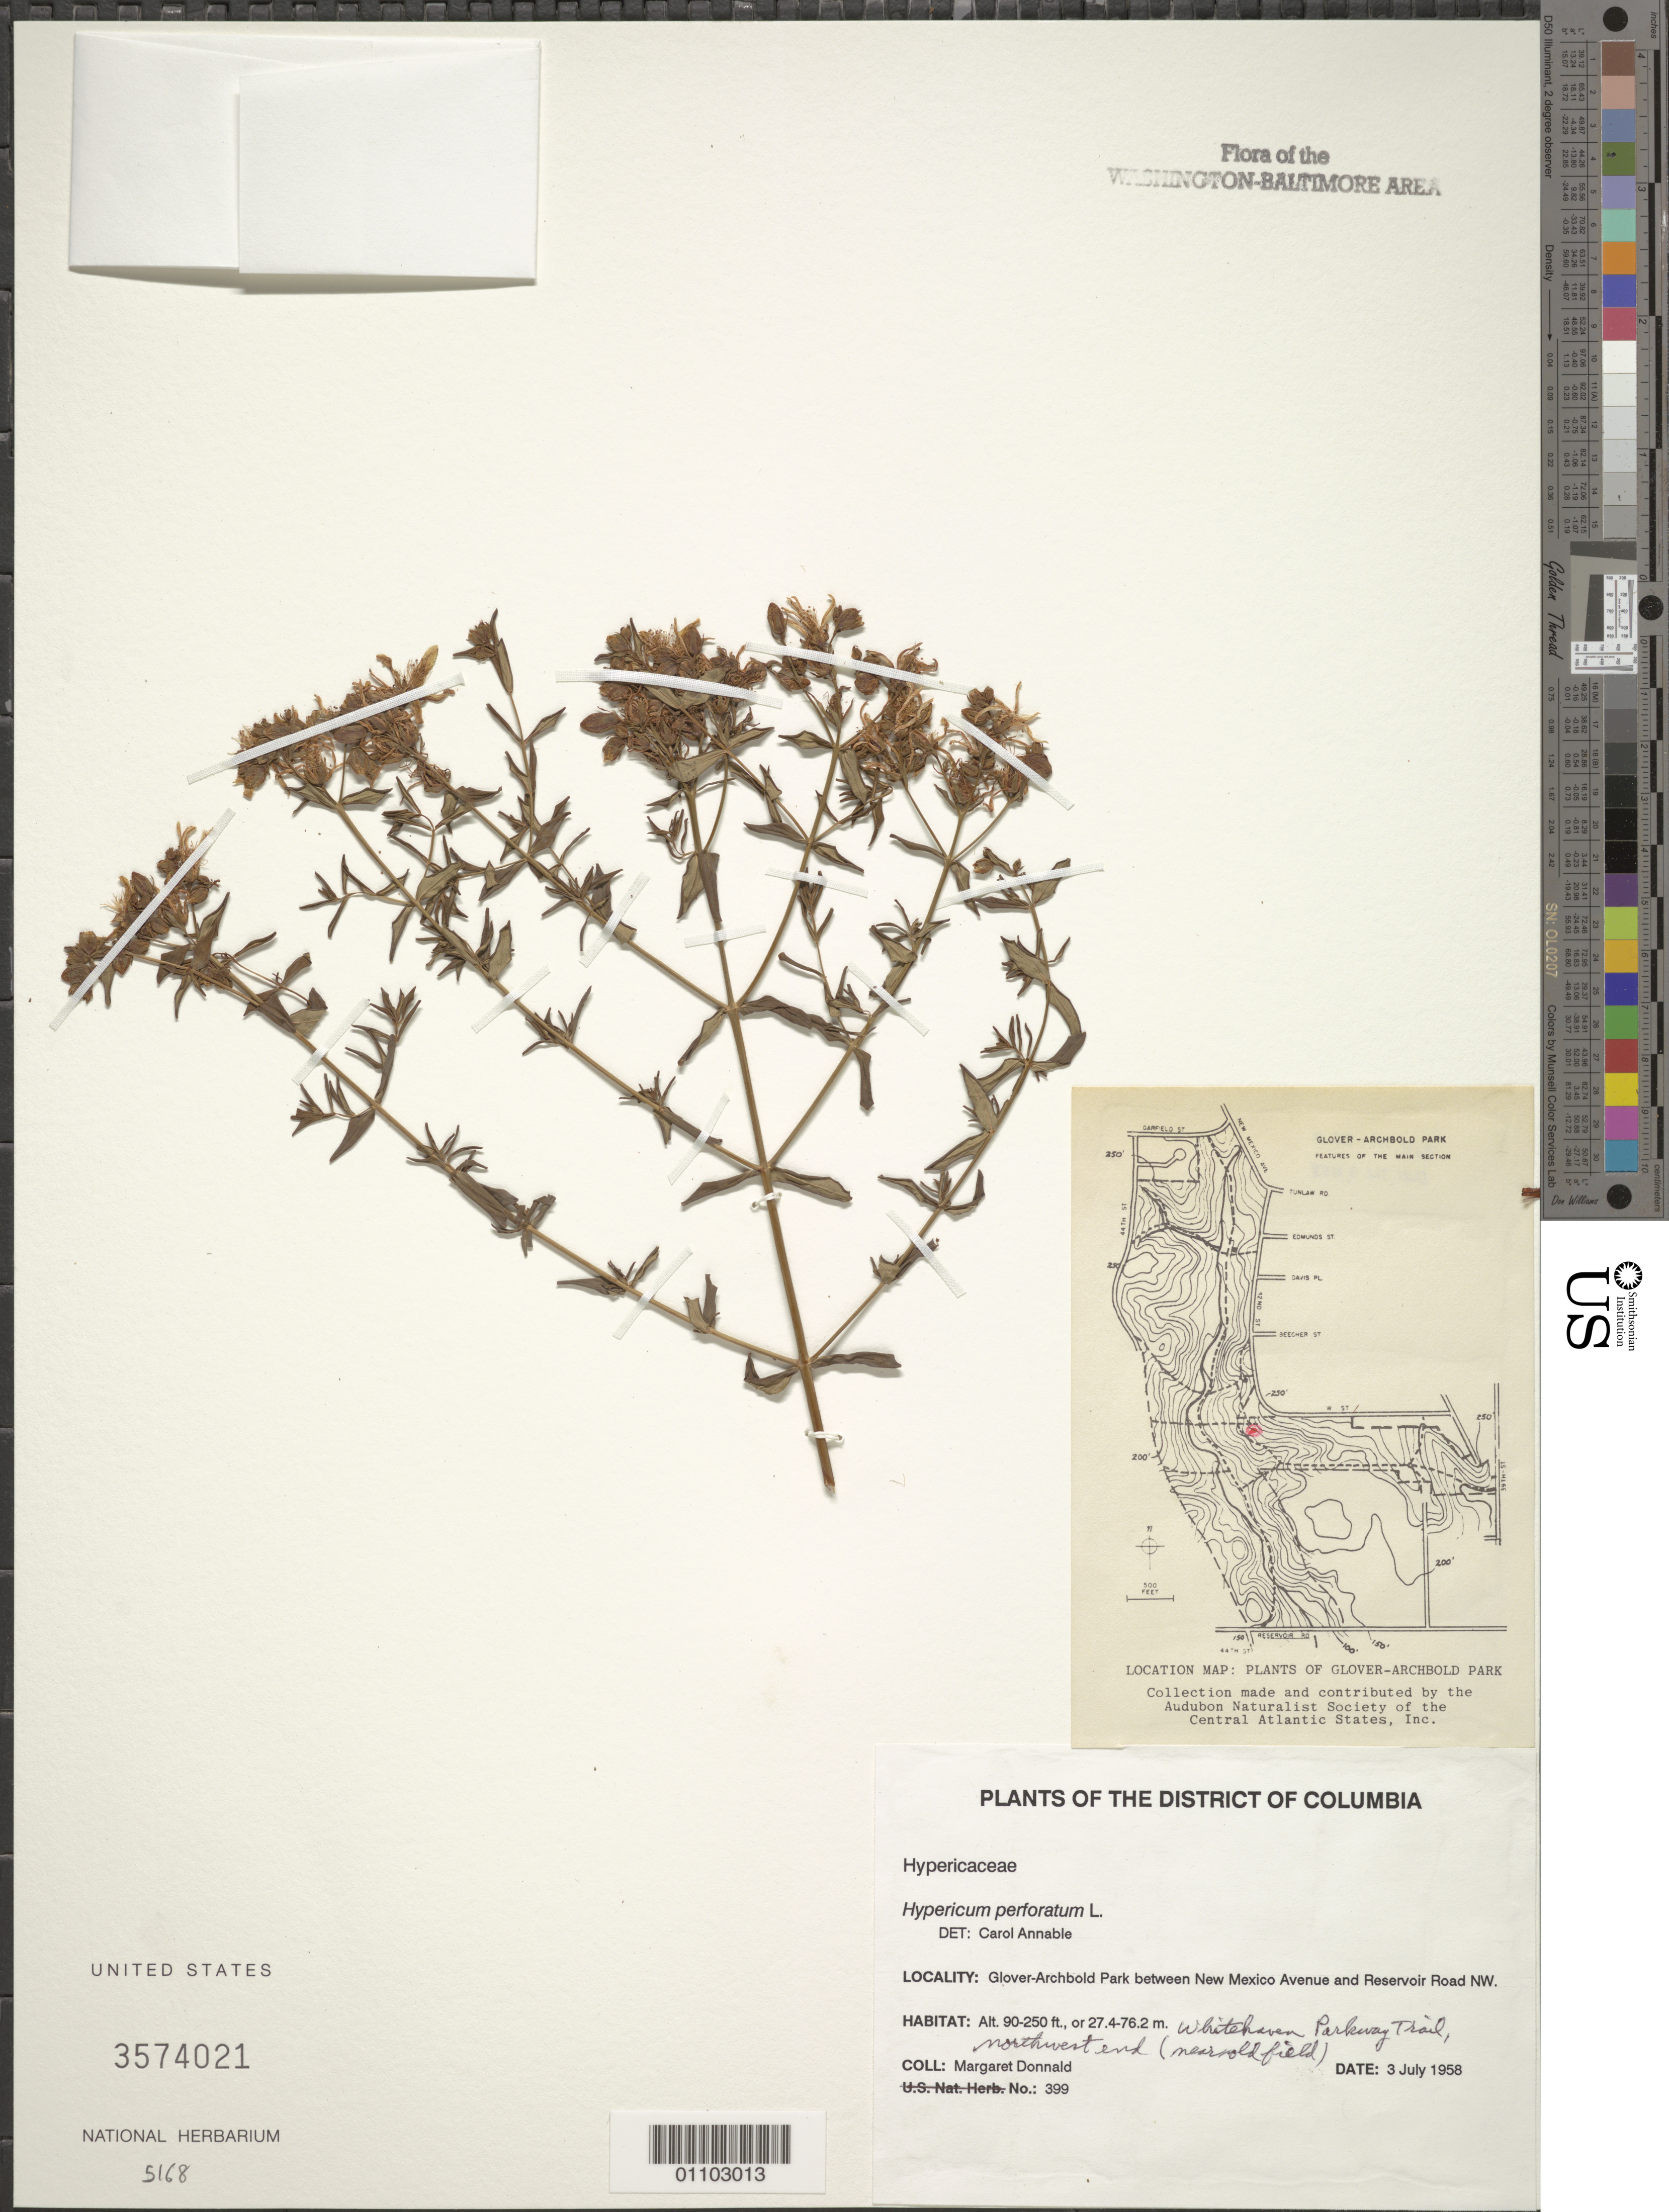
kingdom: Plantae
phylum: Tracheophyta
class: Magnoliopsida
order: Malpighiales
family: Hypericaceae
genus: Hypericum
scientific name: Hypericum perforatum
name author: L.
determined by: Annable, C. R.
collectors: M. Donnald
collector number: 399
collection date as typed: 3 Jul 1958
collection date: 1958-07-03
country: United States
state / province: District of Columbia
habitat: Near old field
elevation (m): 27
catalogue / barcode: US 3574021